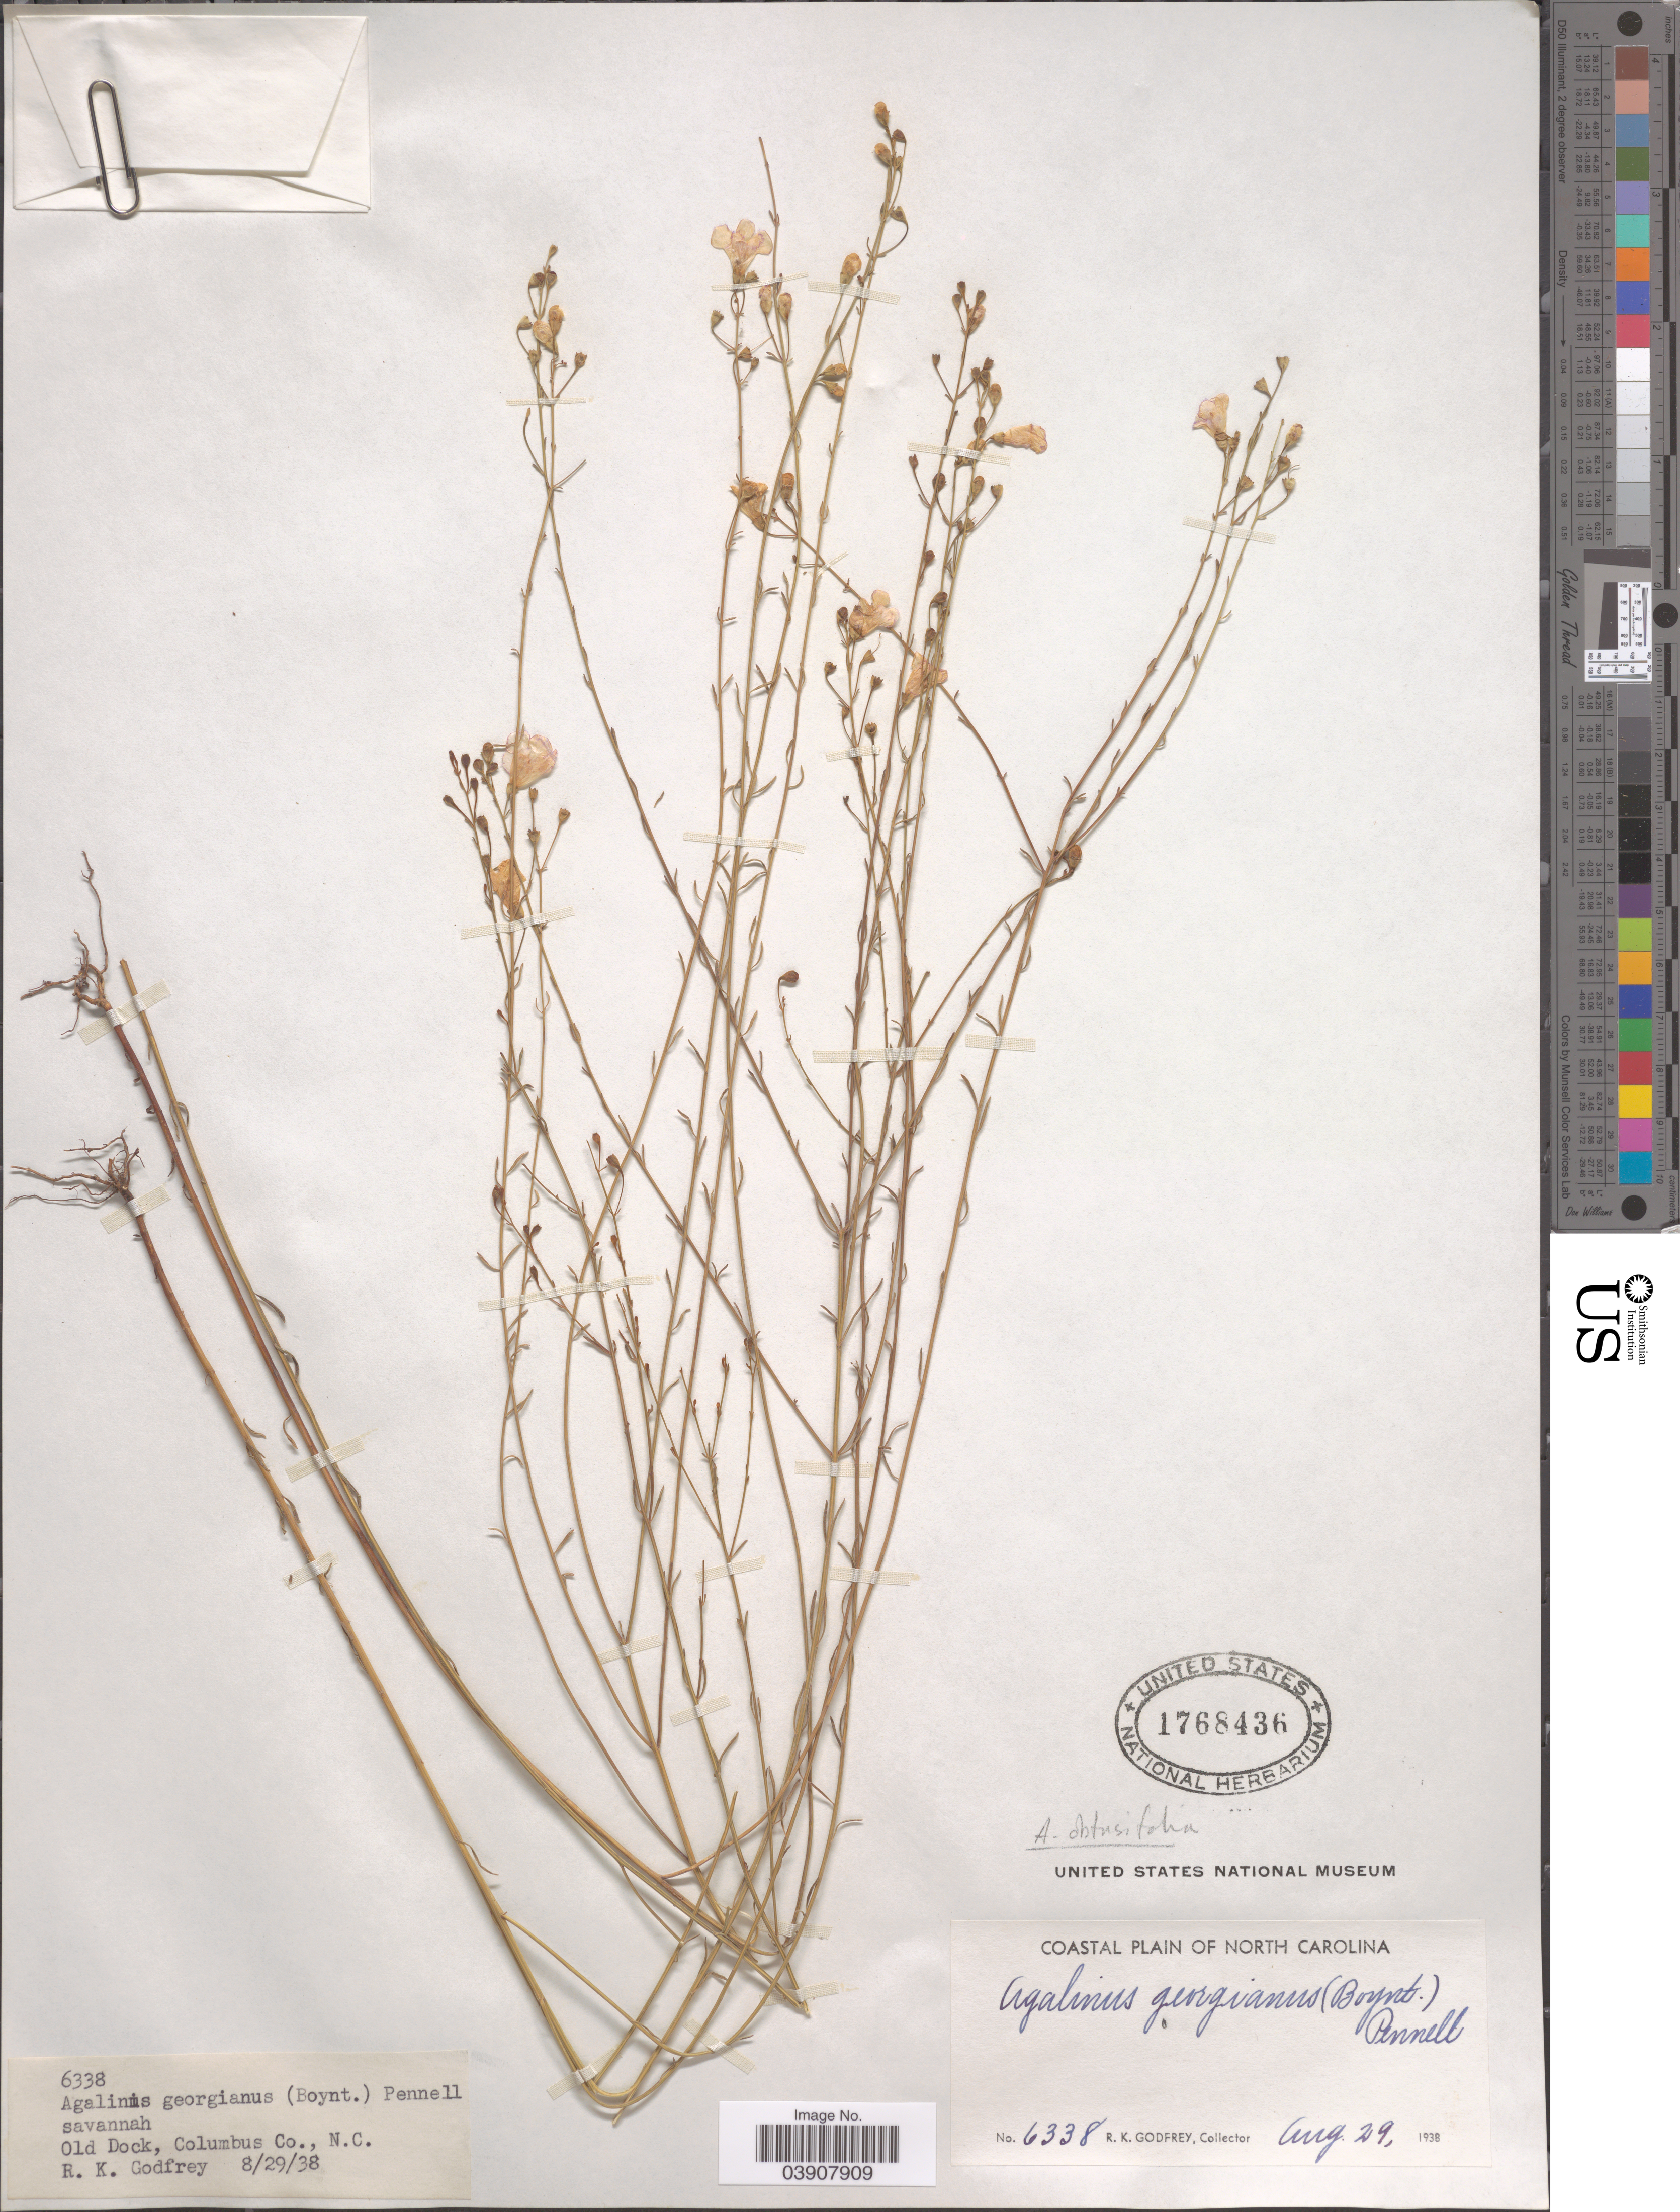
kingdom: Plantae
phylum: Tracheophyta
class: Magnoliopsida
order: Lamiales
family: Orobanchaceae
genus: Agalinis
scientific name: Agalinis georgiana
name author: (C.L. Boynton) Pennell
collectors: R. K. Godfrey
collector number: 6338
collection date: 1938-08-29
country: United States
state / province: North Carolina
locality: Coastal Plain of North Carolina. Old Dock, Columbus Co.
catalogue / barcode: US 1768436